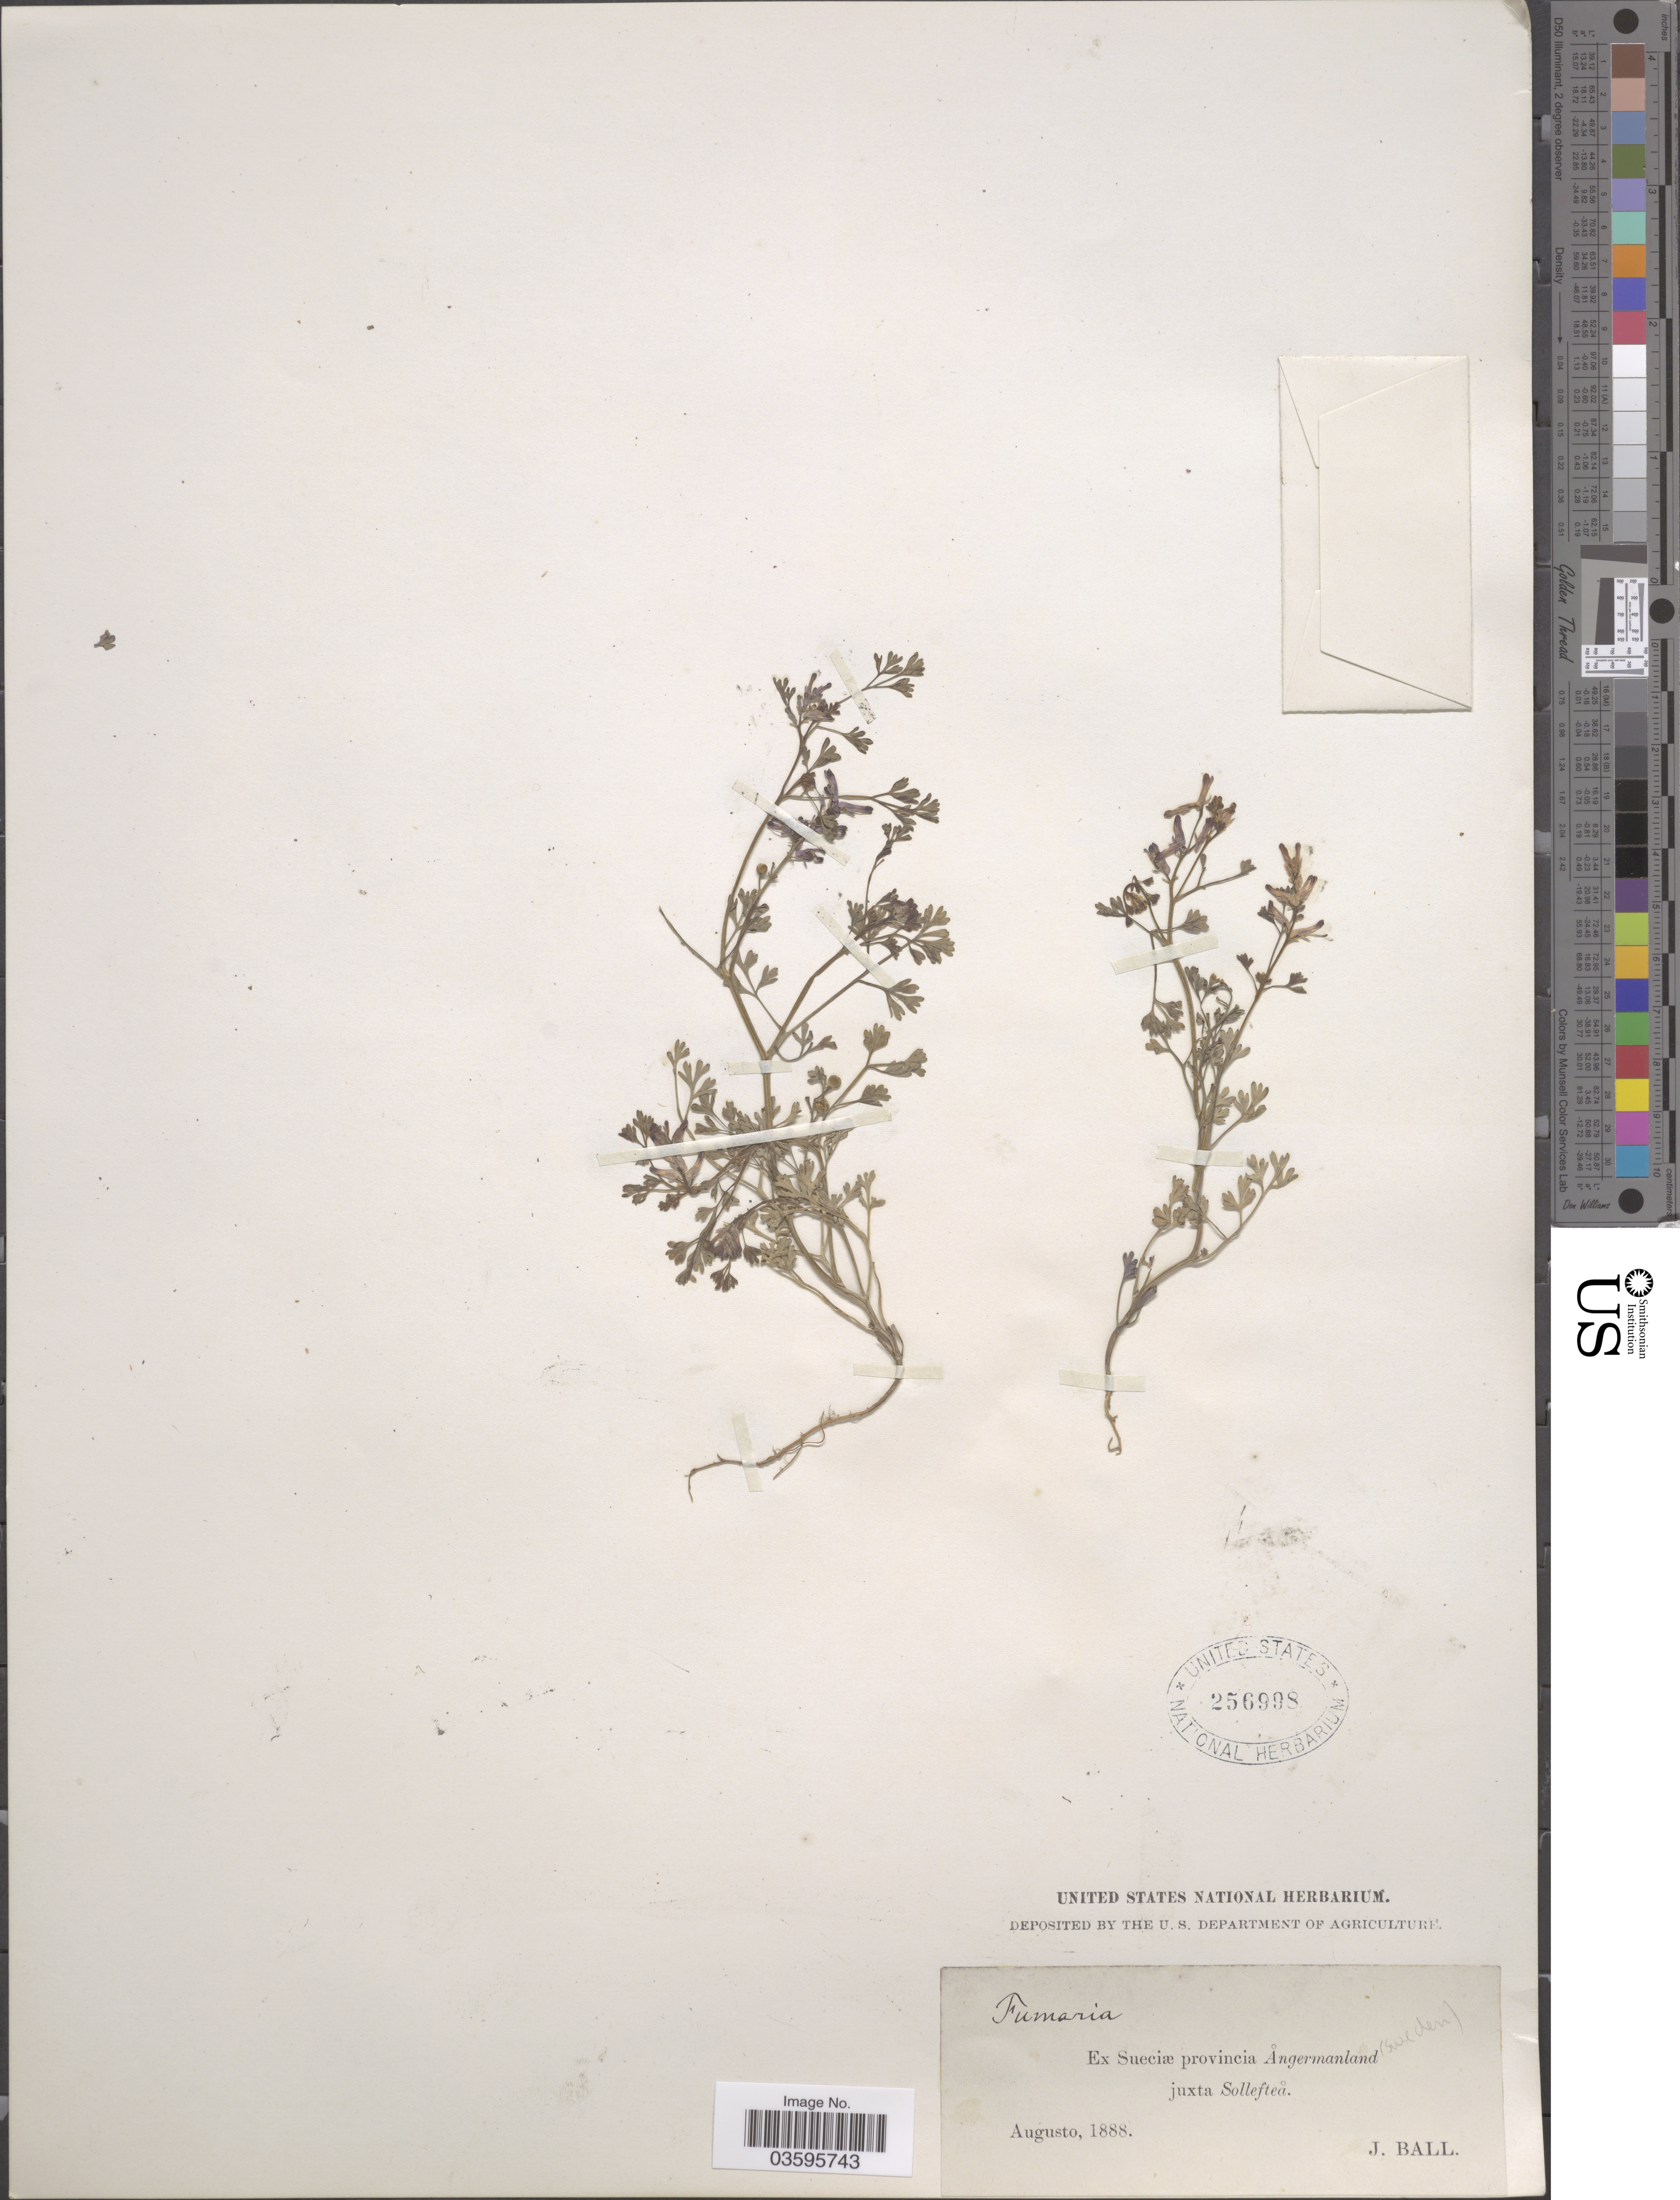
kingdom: Plantae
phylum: Tracheophyta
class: Magnoliopsida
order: Ranunculales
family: Papaveraceae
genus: Fumaria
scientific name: Fumaria sp.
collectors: J. Ball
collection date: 1888-08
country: Sweden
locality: Ex Sueciæ provincia Angermanland juxta Sollefteå.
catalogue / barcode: US 256998